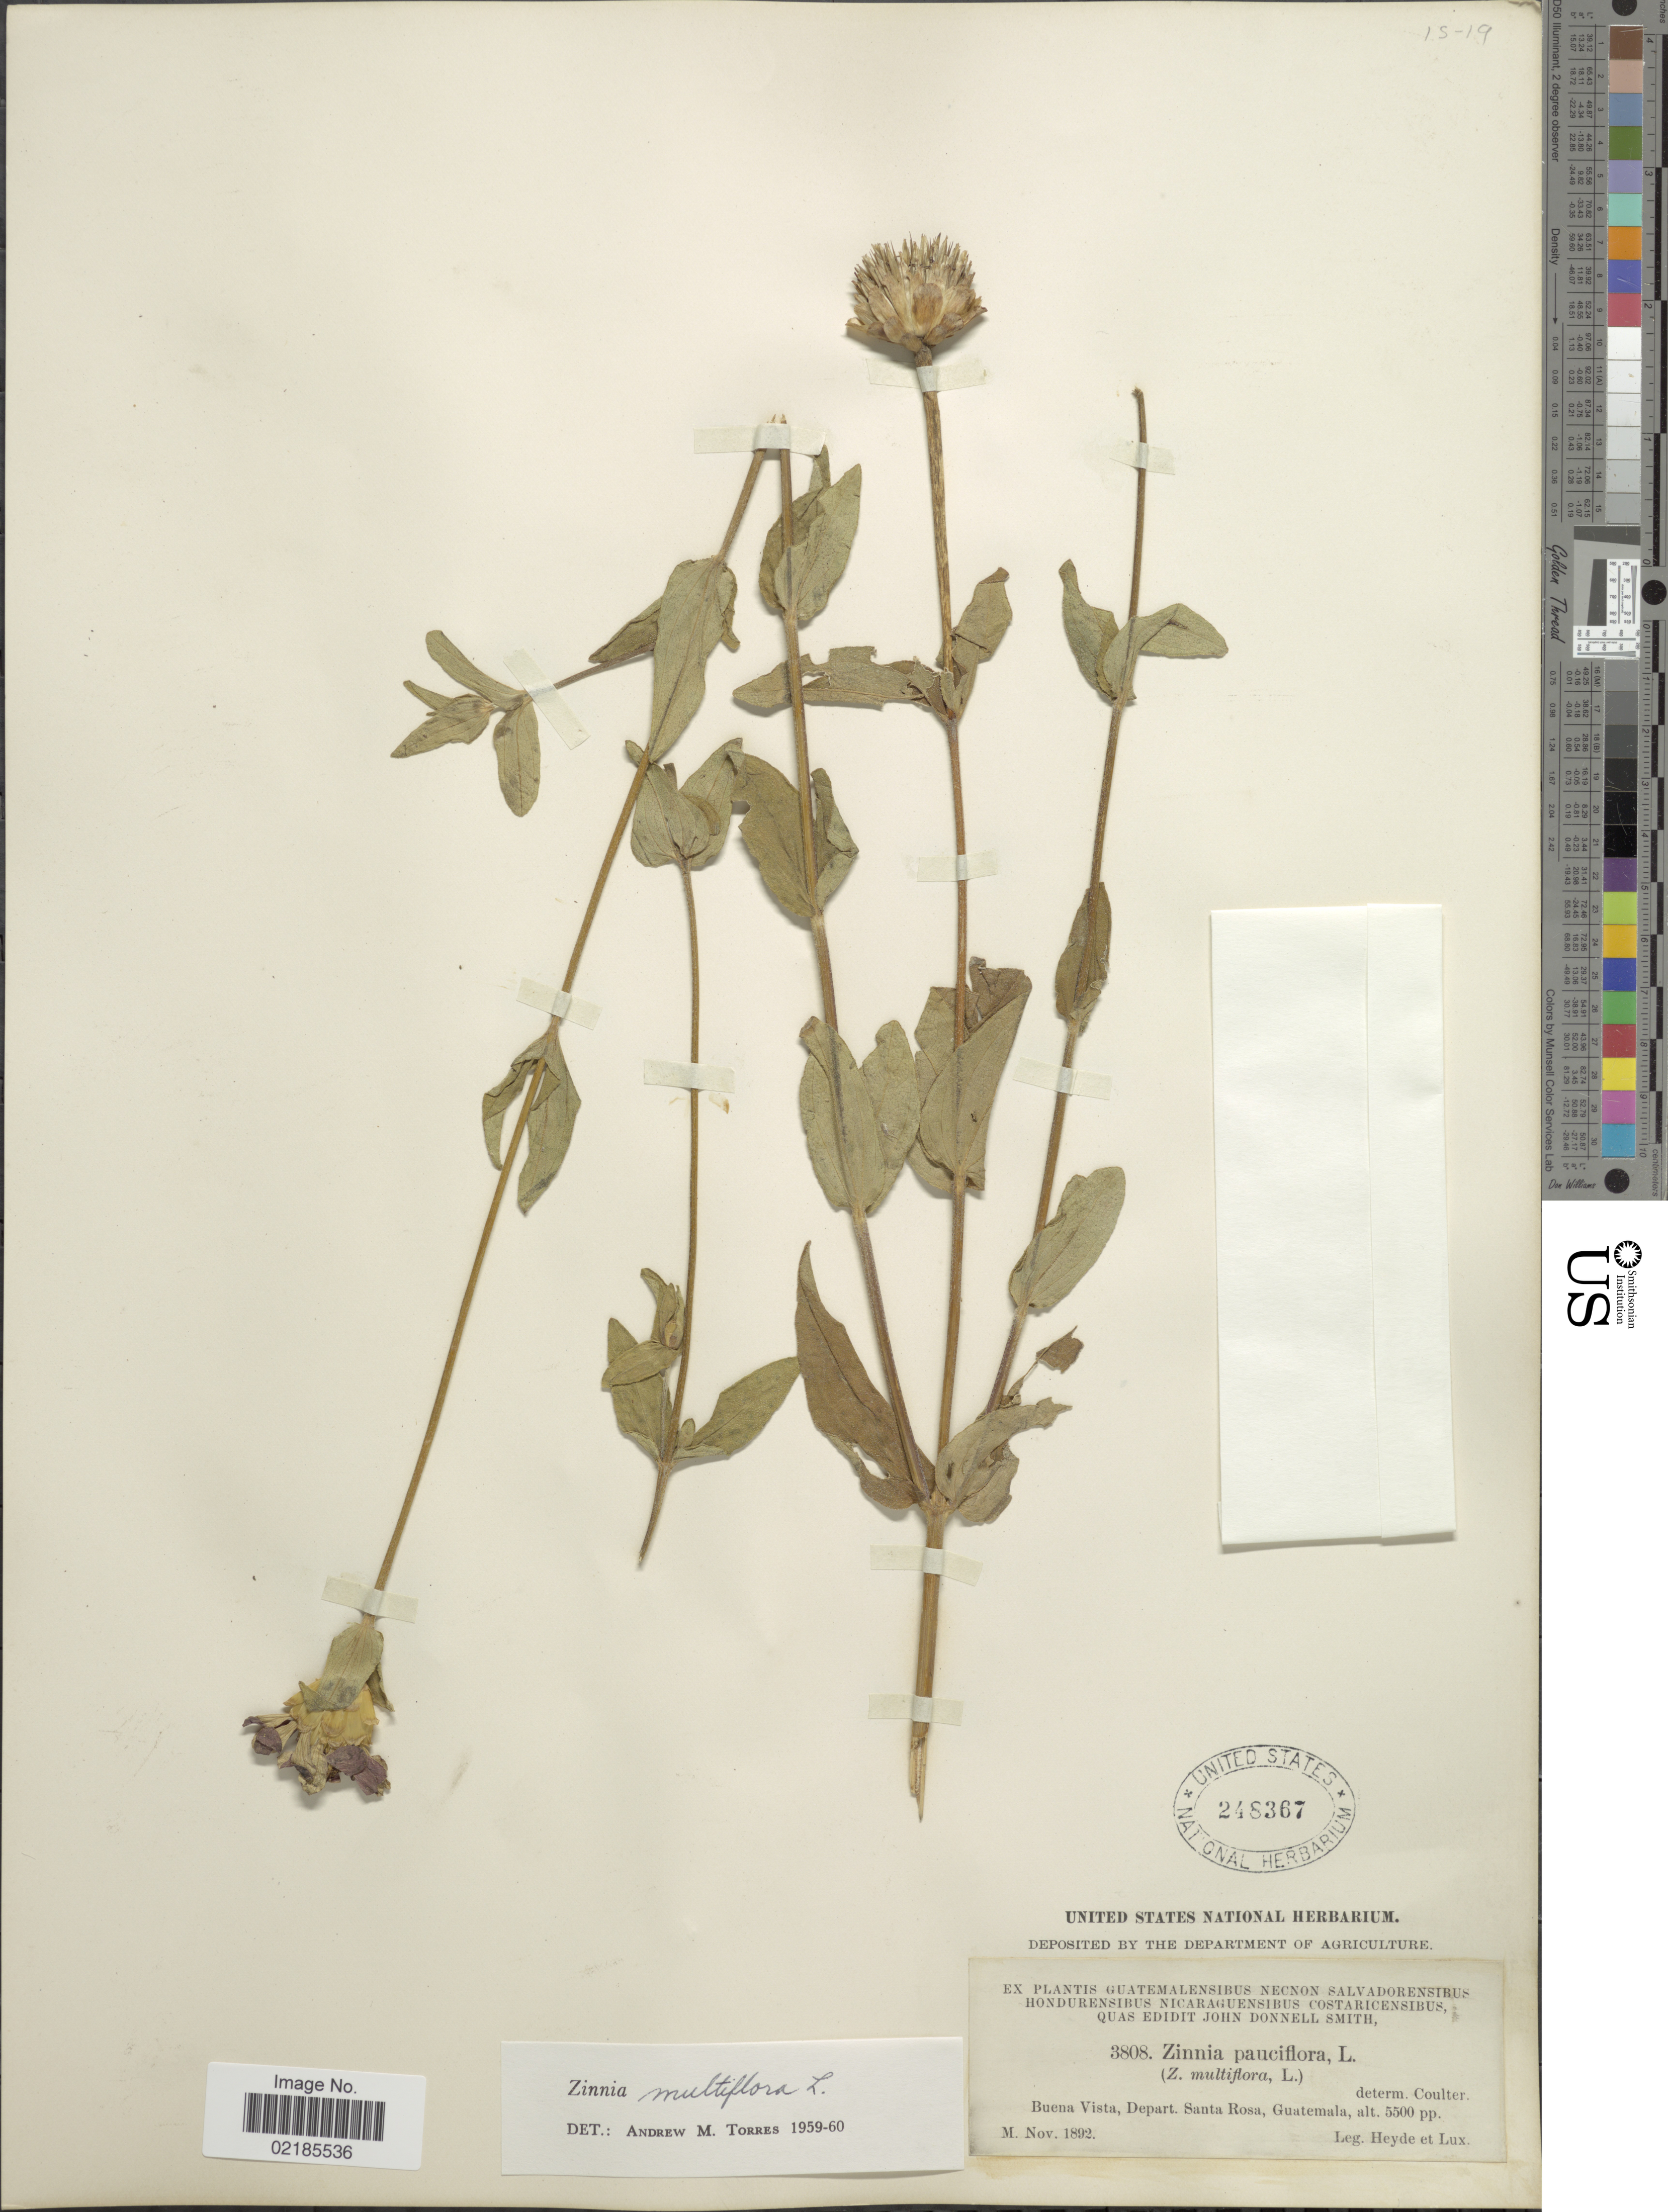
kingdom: Plantae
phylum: Tracheophyta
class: Magnoliopsida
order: Asterales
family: Asteraceae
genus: Zinnia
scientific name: Zinnia peruviana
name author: (L.) L.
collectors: E. T. Heyde & E. Lux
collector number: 3808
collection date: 1892-11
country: Guatemala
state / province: Santa Rosa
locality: Buena Vista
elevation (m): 1676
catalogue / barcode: US 248367